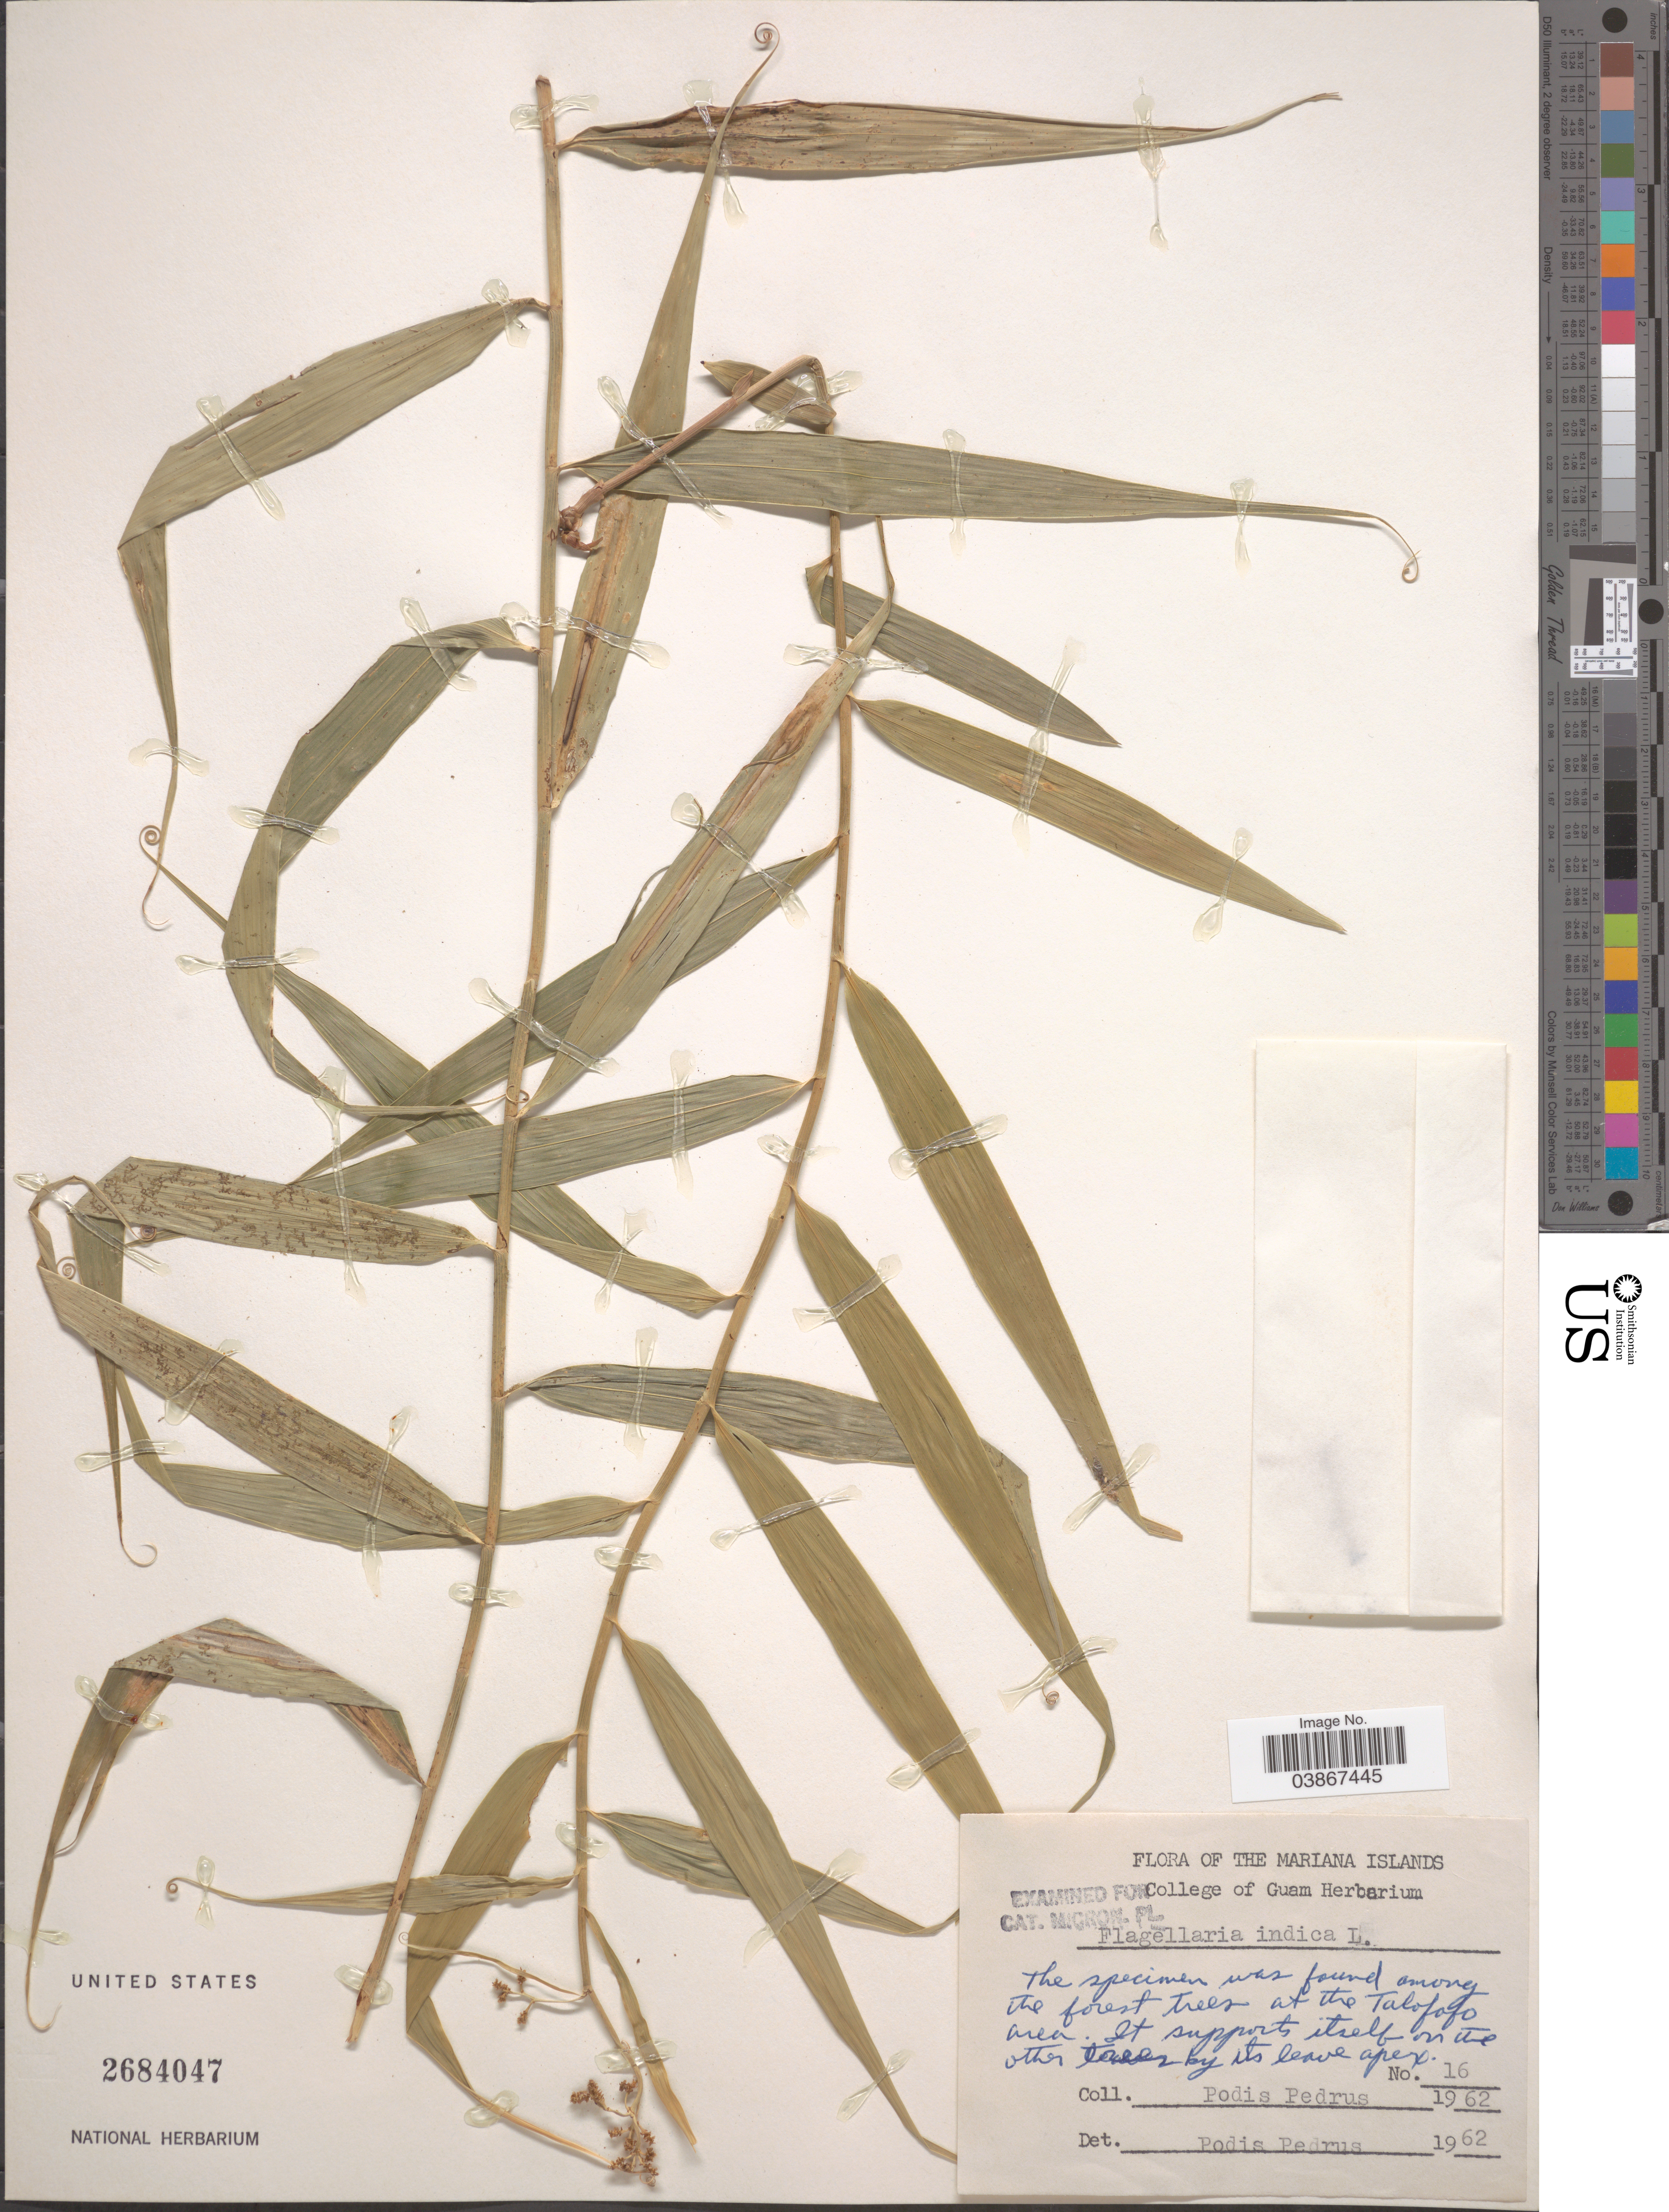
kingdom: Plantae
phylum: Tracheophyta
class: Liliopsida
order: Poales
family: Flagellariaceae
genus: Flagellaria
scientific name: Flagellaria indica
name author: L.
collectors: P. Pedrus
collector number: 16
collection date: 1962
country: Guam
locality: The Mariana Islands.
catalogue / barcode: US 2684047